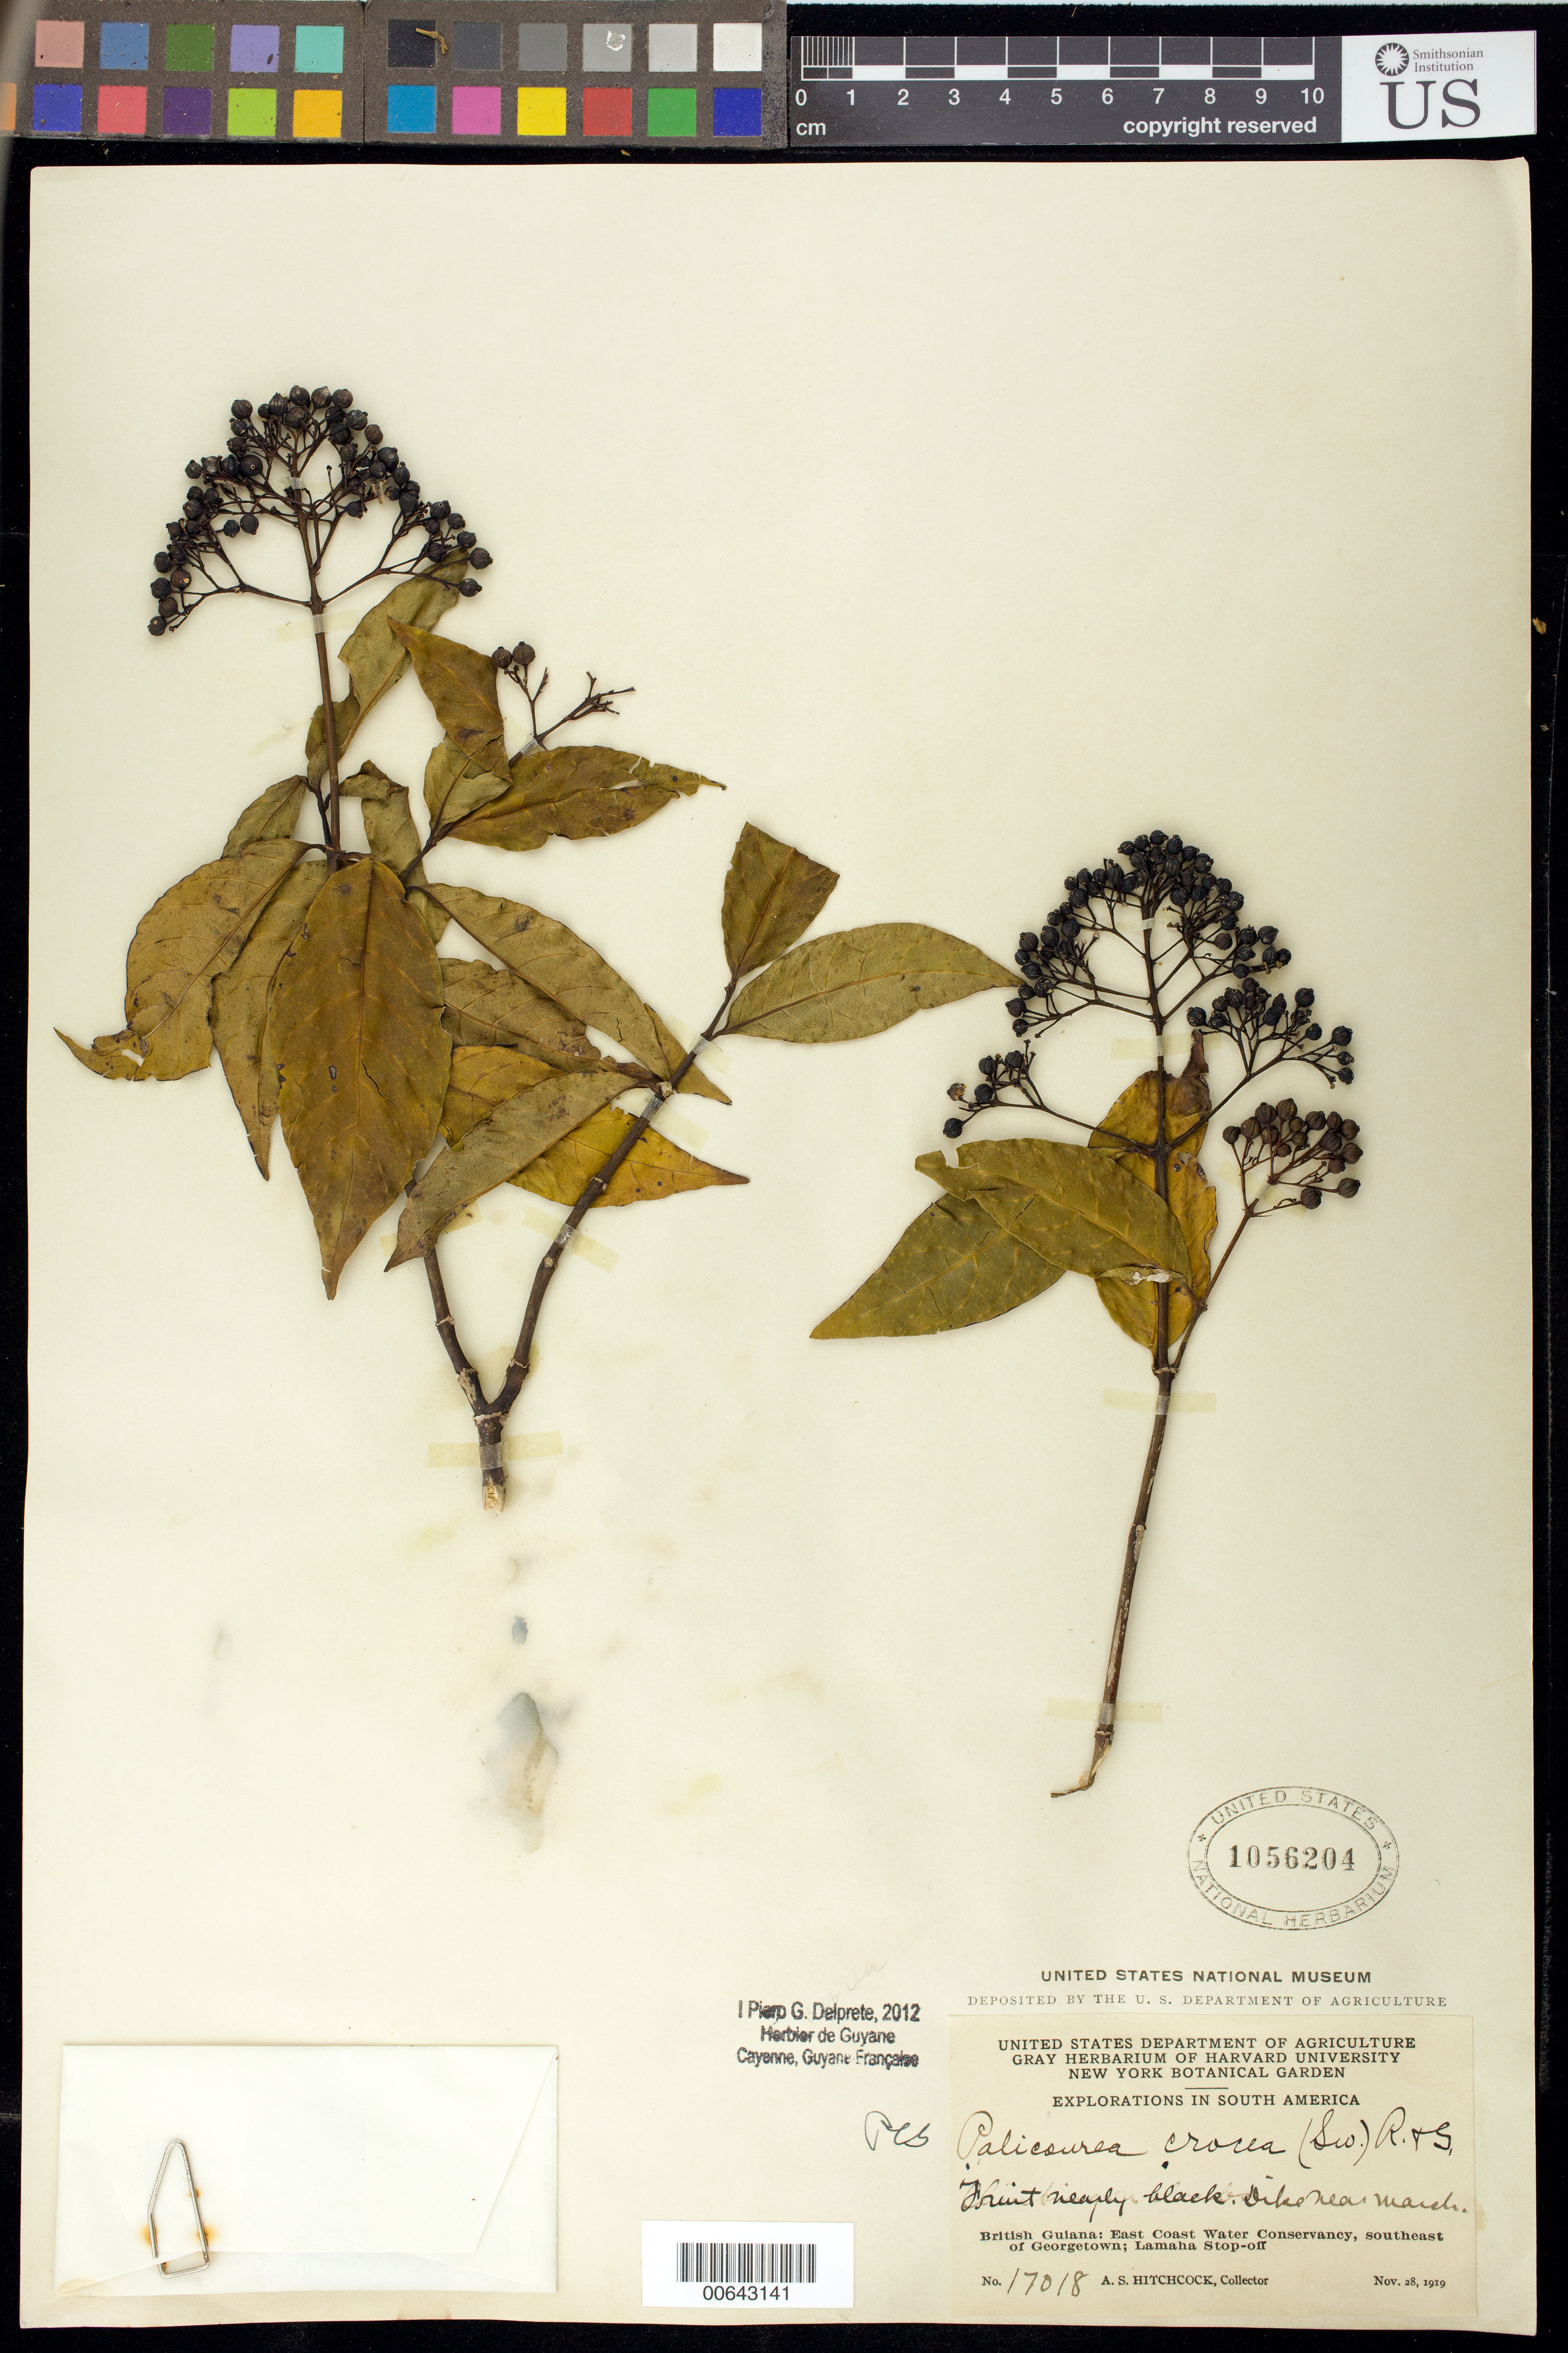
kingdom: Plantae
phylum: Tracheophyta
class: Magnoliopsida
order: Gentianales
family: Rubiaceae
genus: Palicourea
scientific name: Palicourea crocea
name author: (Sw.) Schult.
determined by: Delprete, P. G., Herb. de Guyane Cay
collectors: A. S. Hitchcock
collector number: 17018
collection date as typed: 28-Nov-19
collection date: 1919-11-28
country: Guyana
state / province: Demerara-Mahaica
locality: Georgetown, SE of, East Coast Water Conservancy, Lamaha Stop-Off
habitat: Dike near marsh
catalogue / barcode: US 1056204